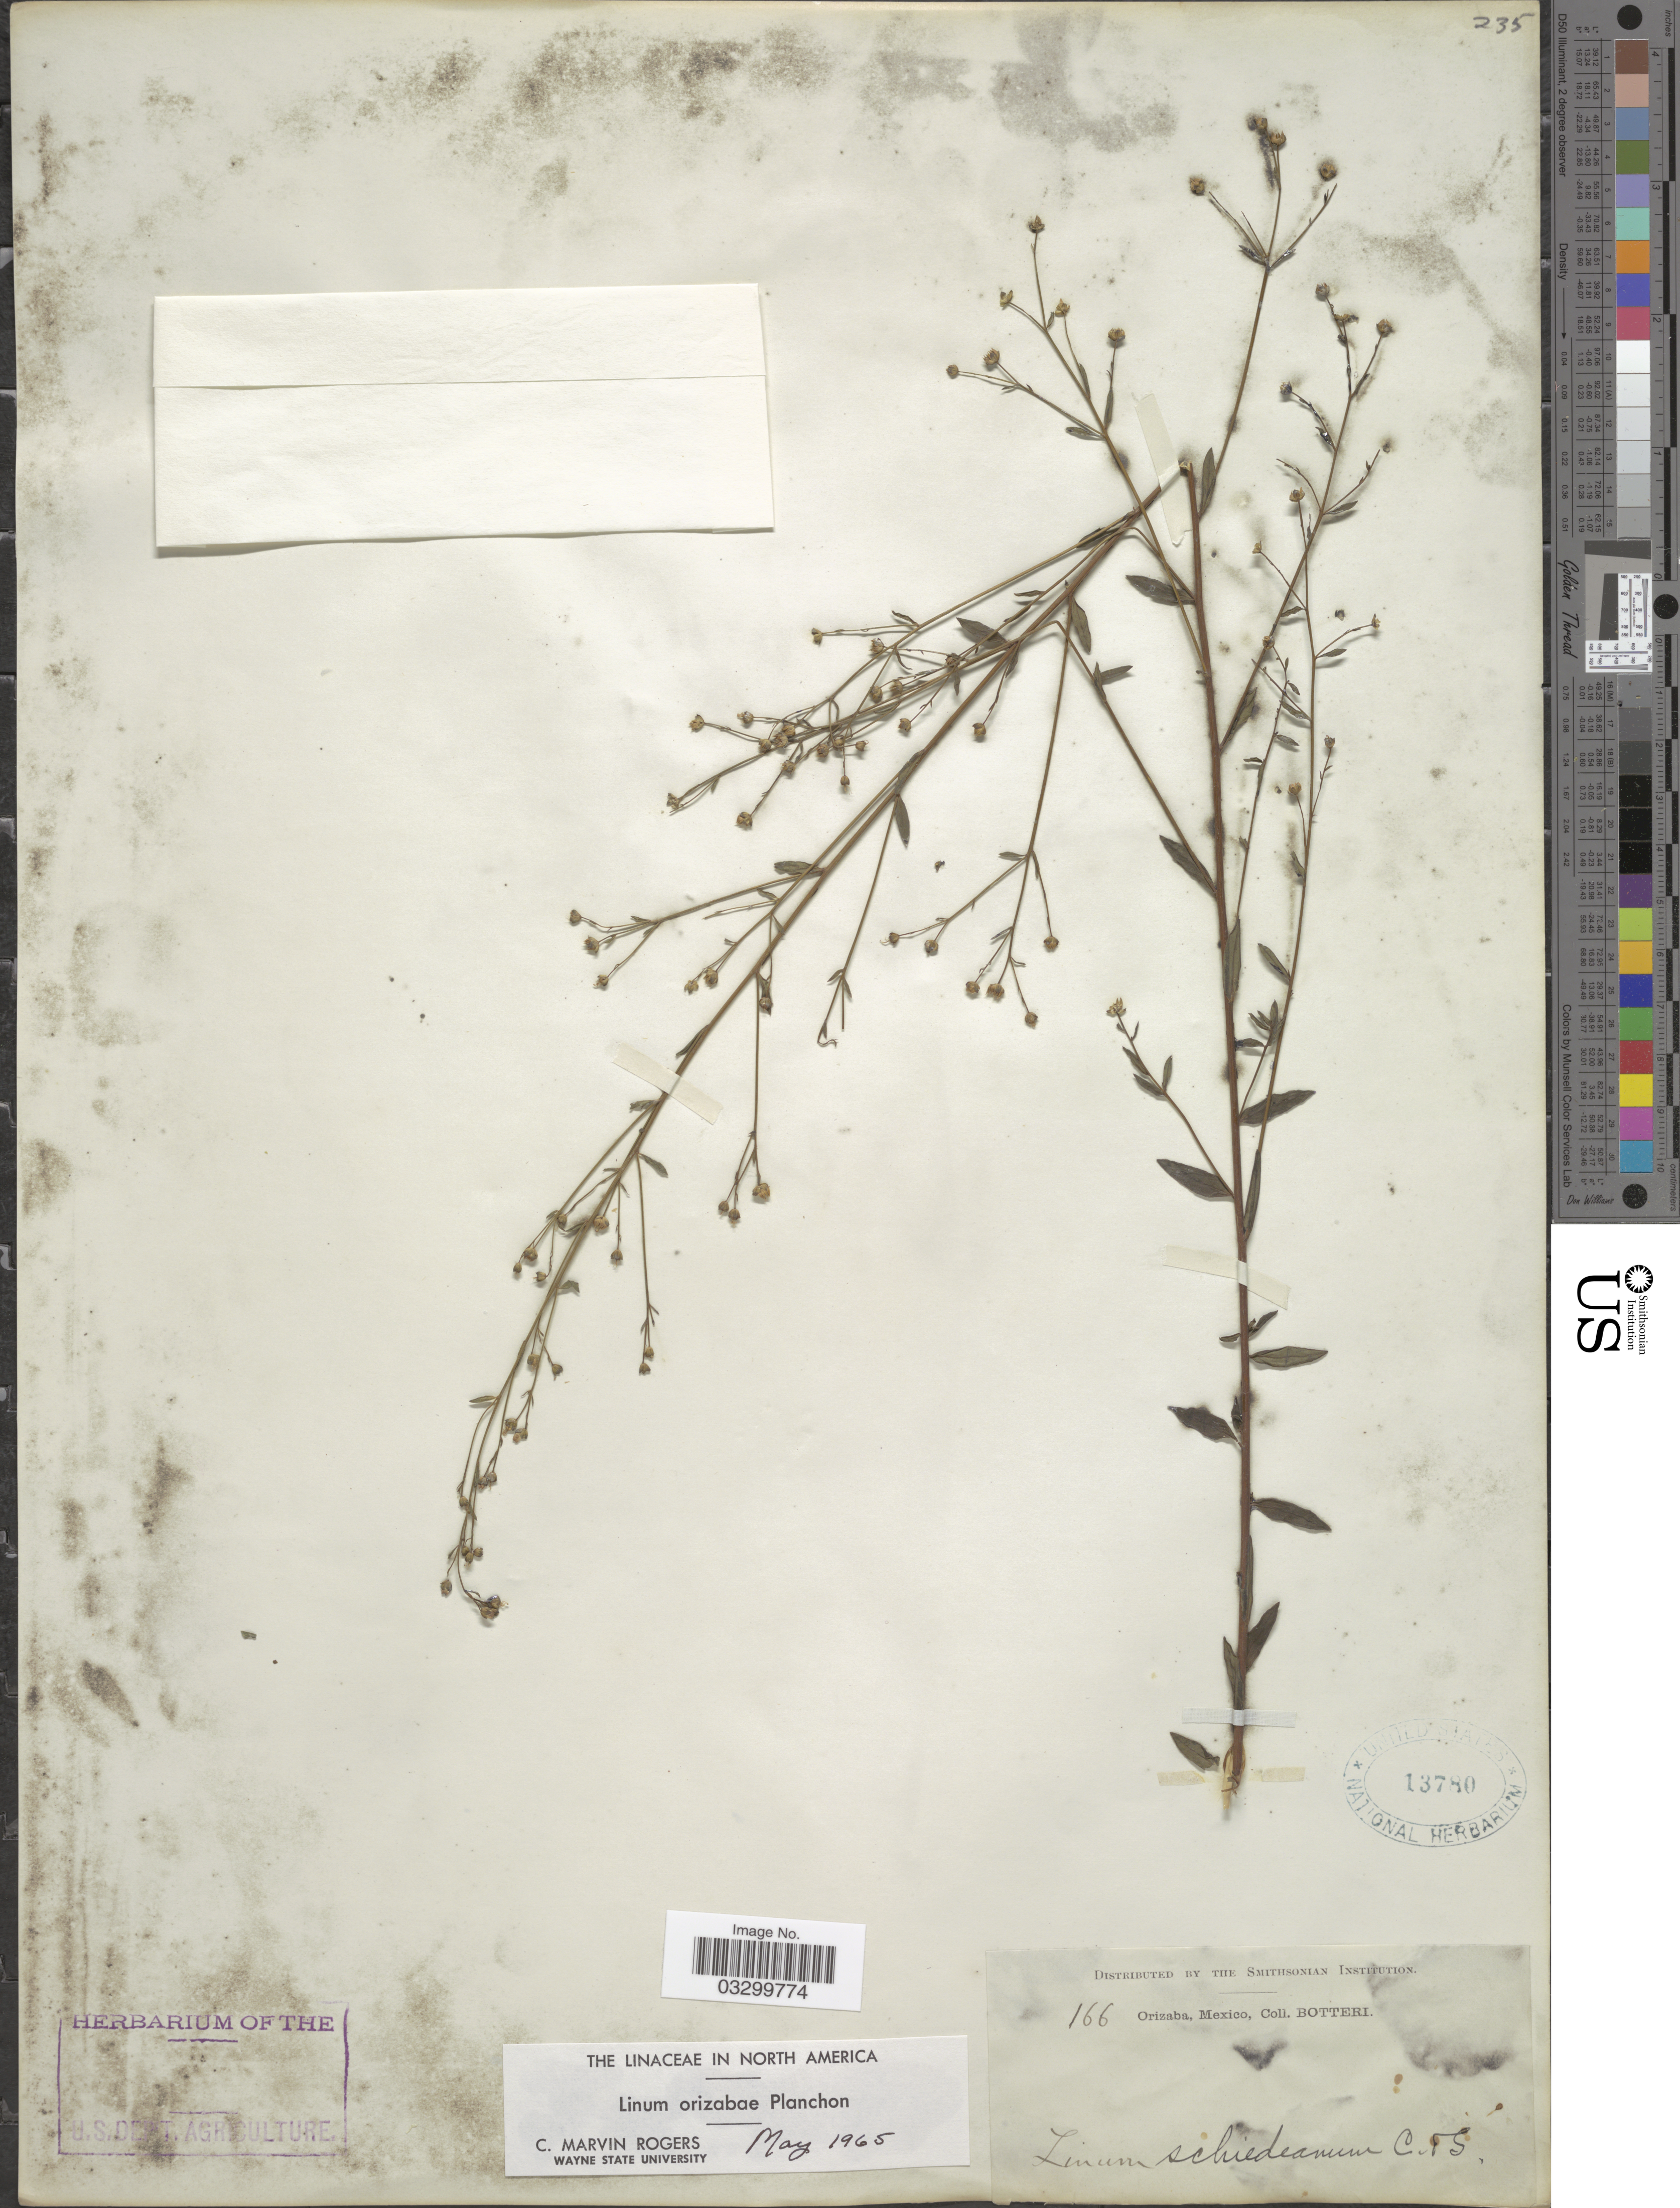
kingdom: Plantae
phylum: Tracheophyta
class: Magnoliopsida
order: Malpighiales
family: Linaceae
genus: Linum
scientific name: Linum orizabae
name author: Planch.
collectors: -. Botteri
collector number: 166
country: Mexico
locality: Orizaba.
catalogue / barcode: US 13780